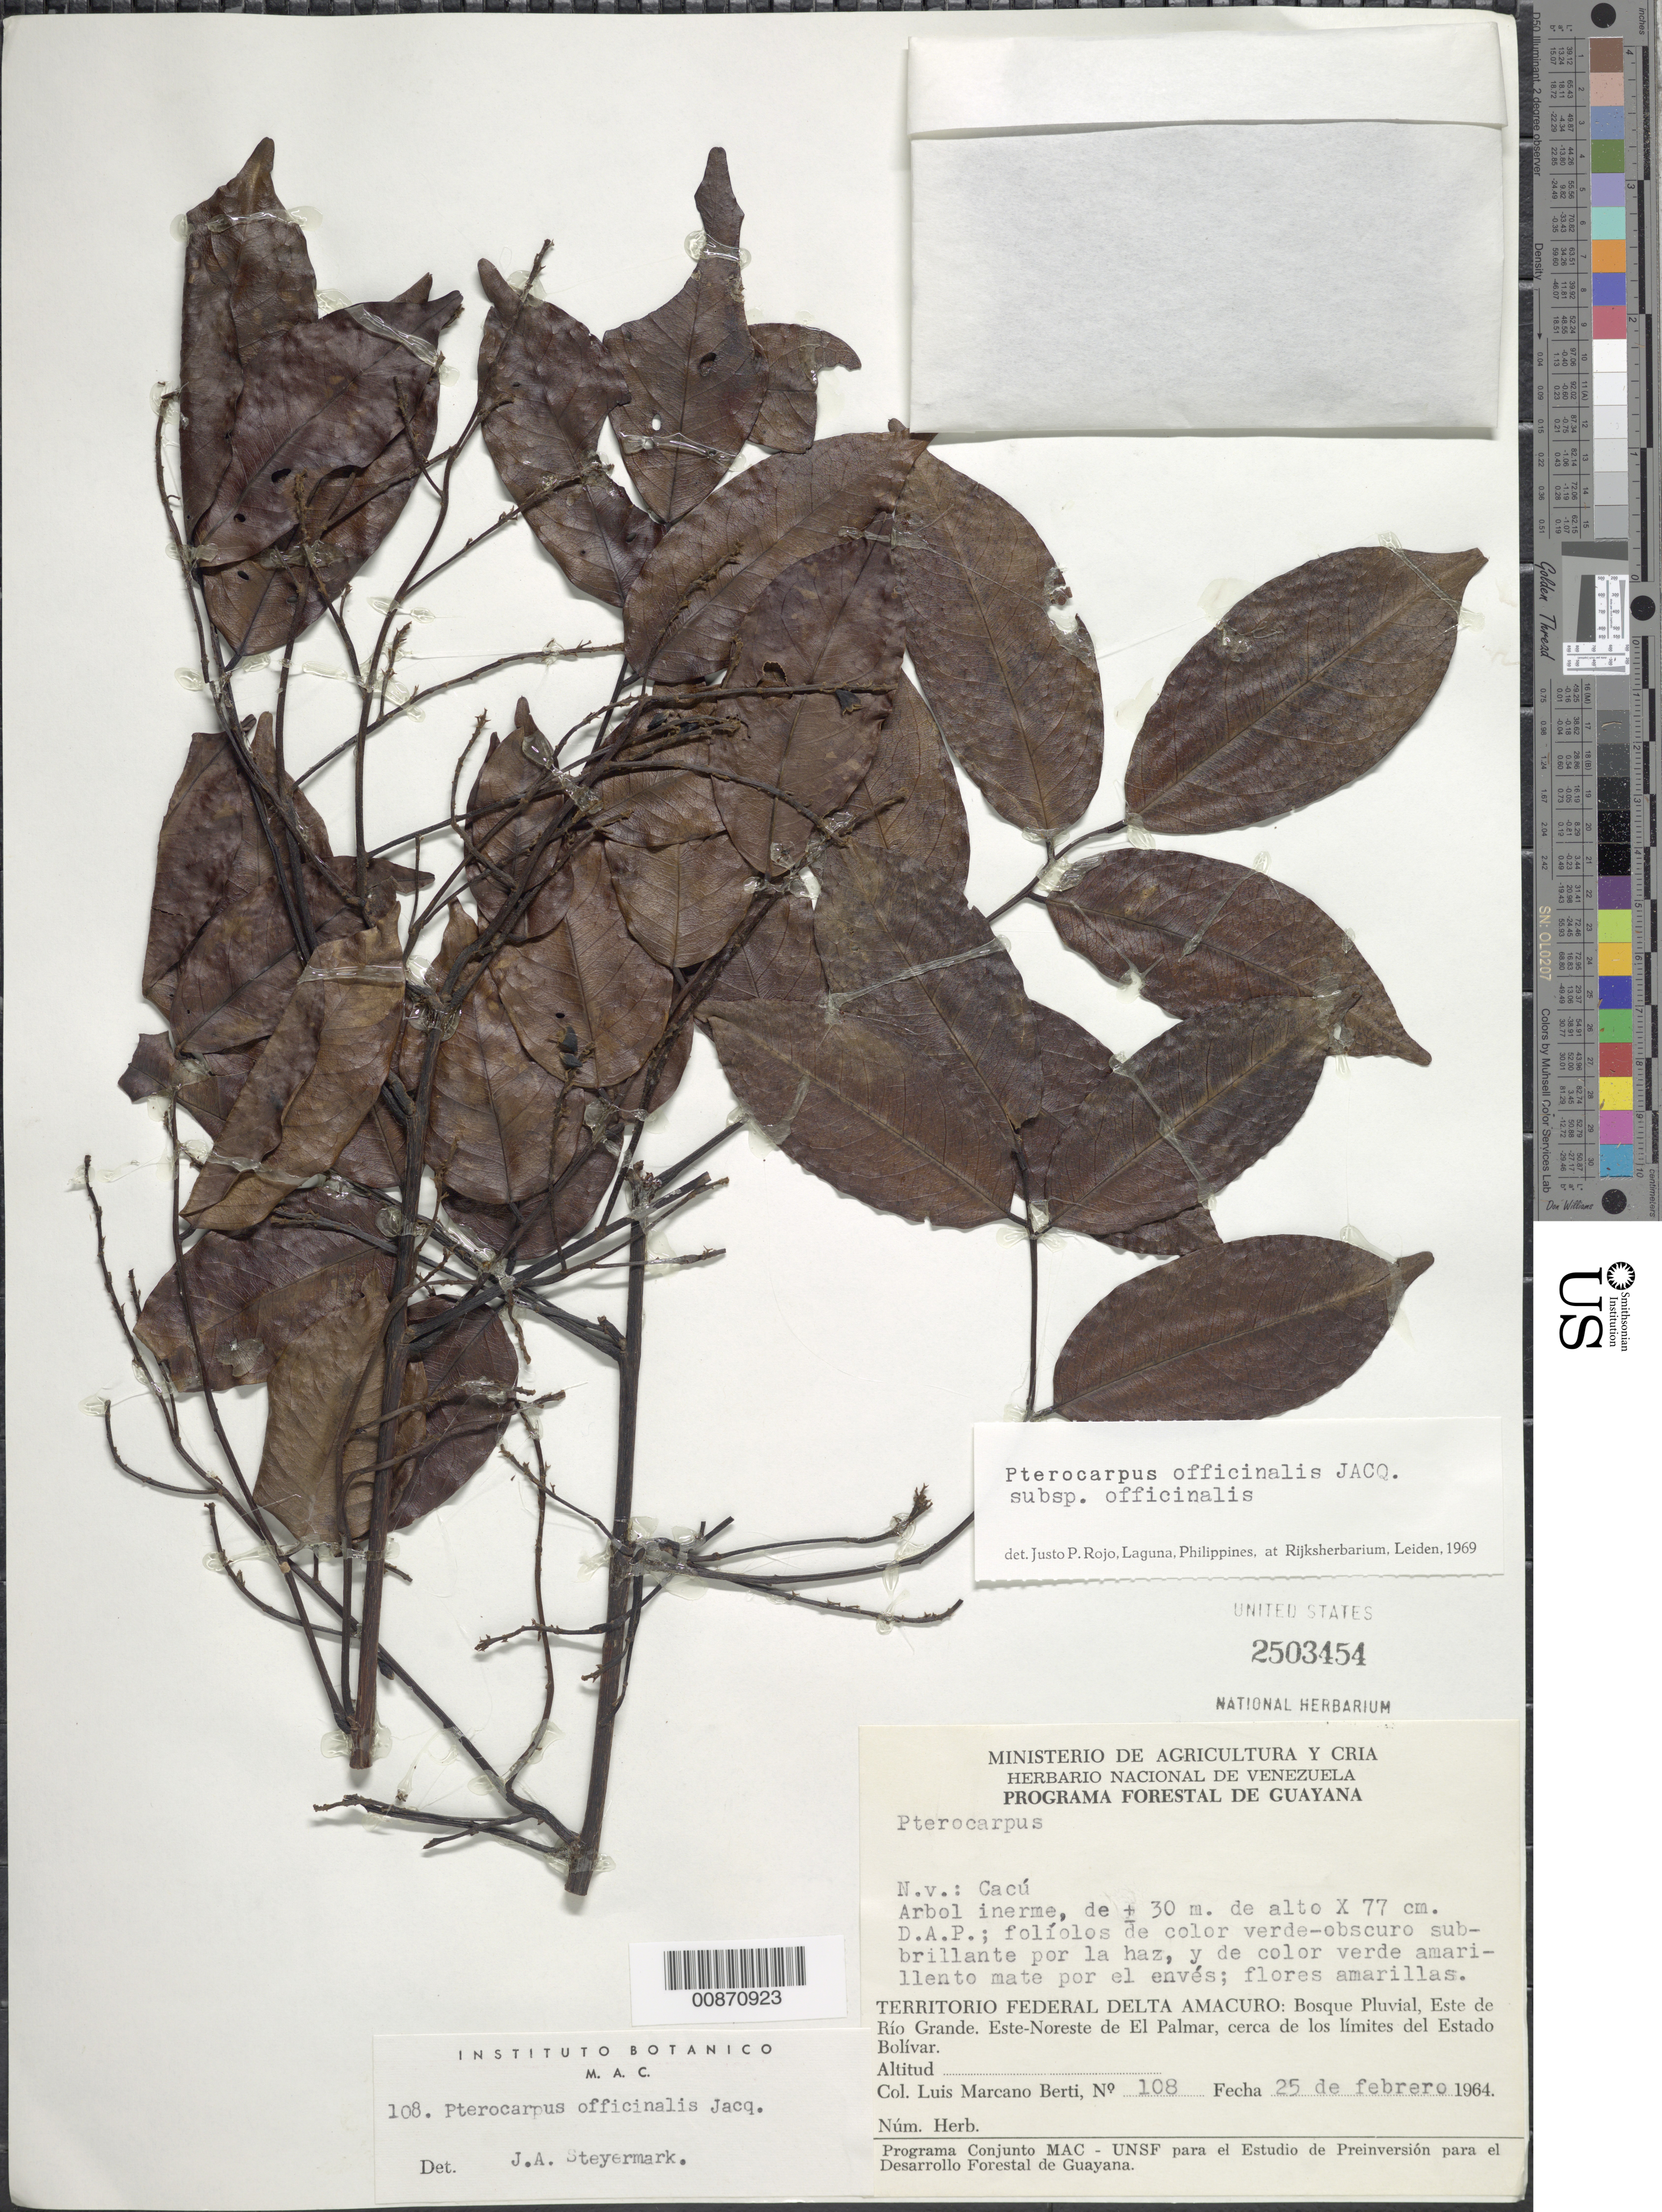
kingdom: Plantae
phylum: Tracheophyta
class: Magnoliopsida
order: Fabales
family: Fabaceae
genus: Pterocarpus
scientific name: Pterocarpus officinalis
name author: Jacq.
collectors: L. Marcano-Berti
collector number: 108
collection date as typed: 25-Feb-64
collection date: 1964-02-25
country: Venezuela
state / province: Delta Amacuro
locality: Este de Río Grande, ENE de El Palmar, cerca de los limites del Estado Bolívar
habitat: Bosque pluvial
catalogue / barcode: US 2503454